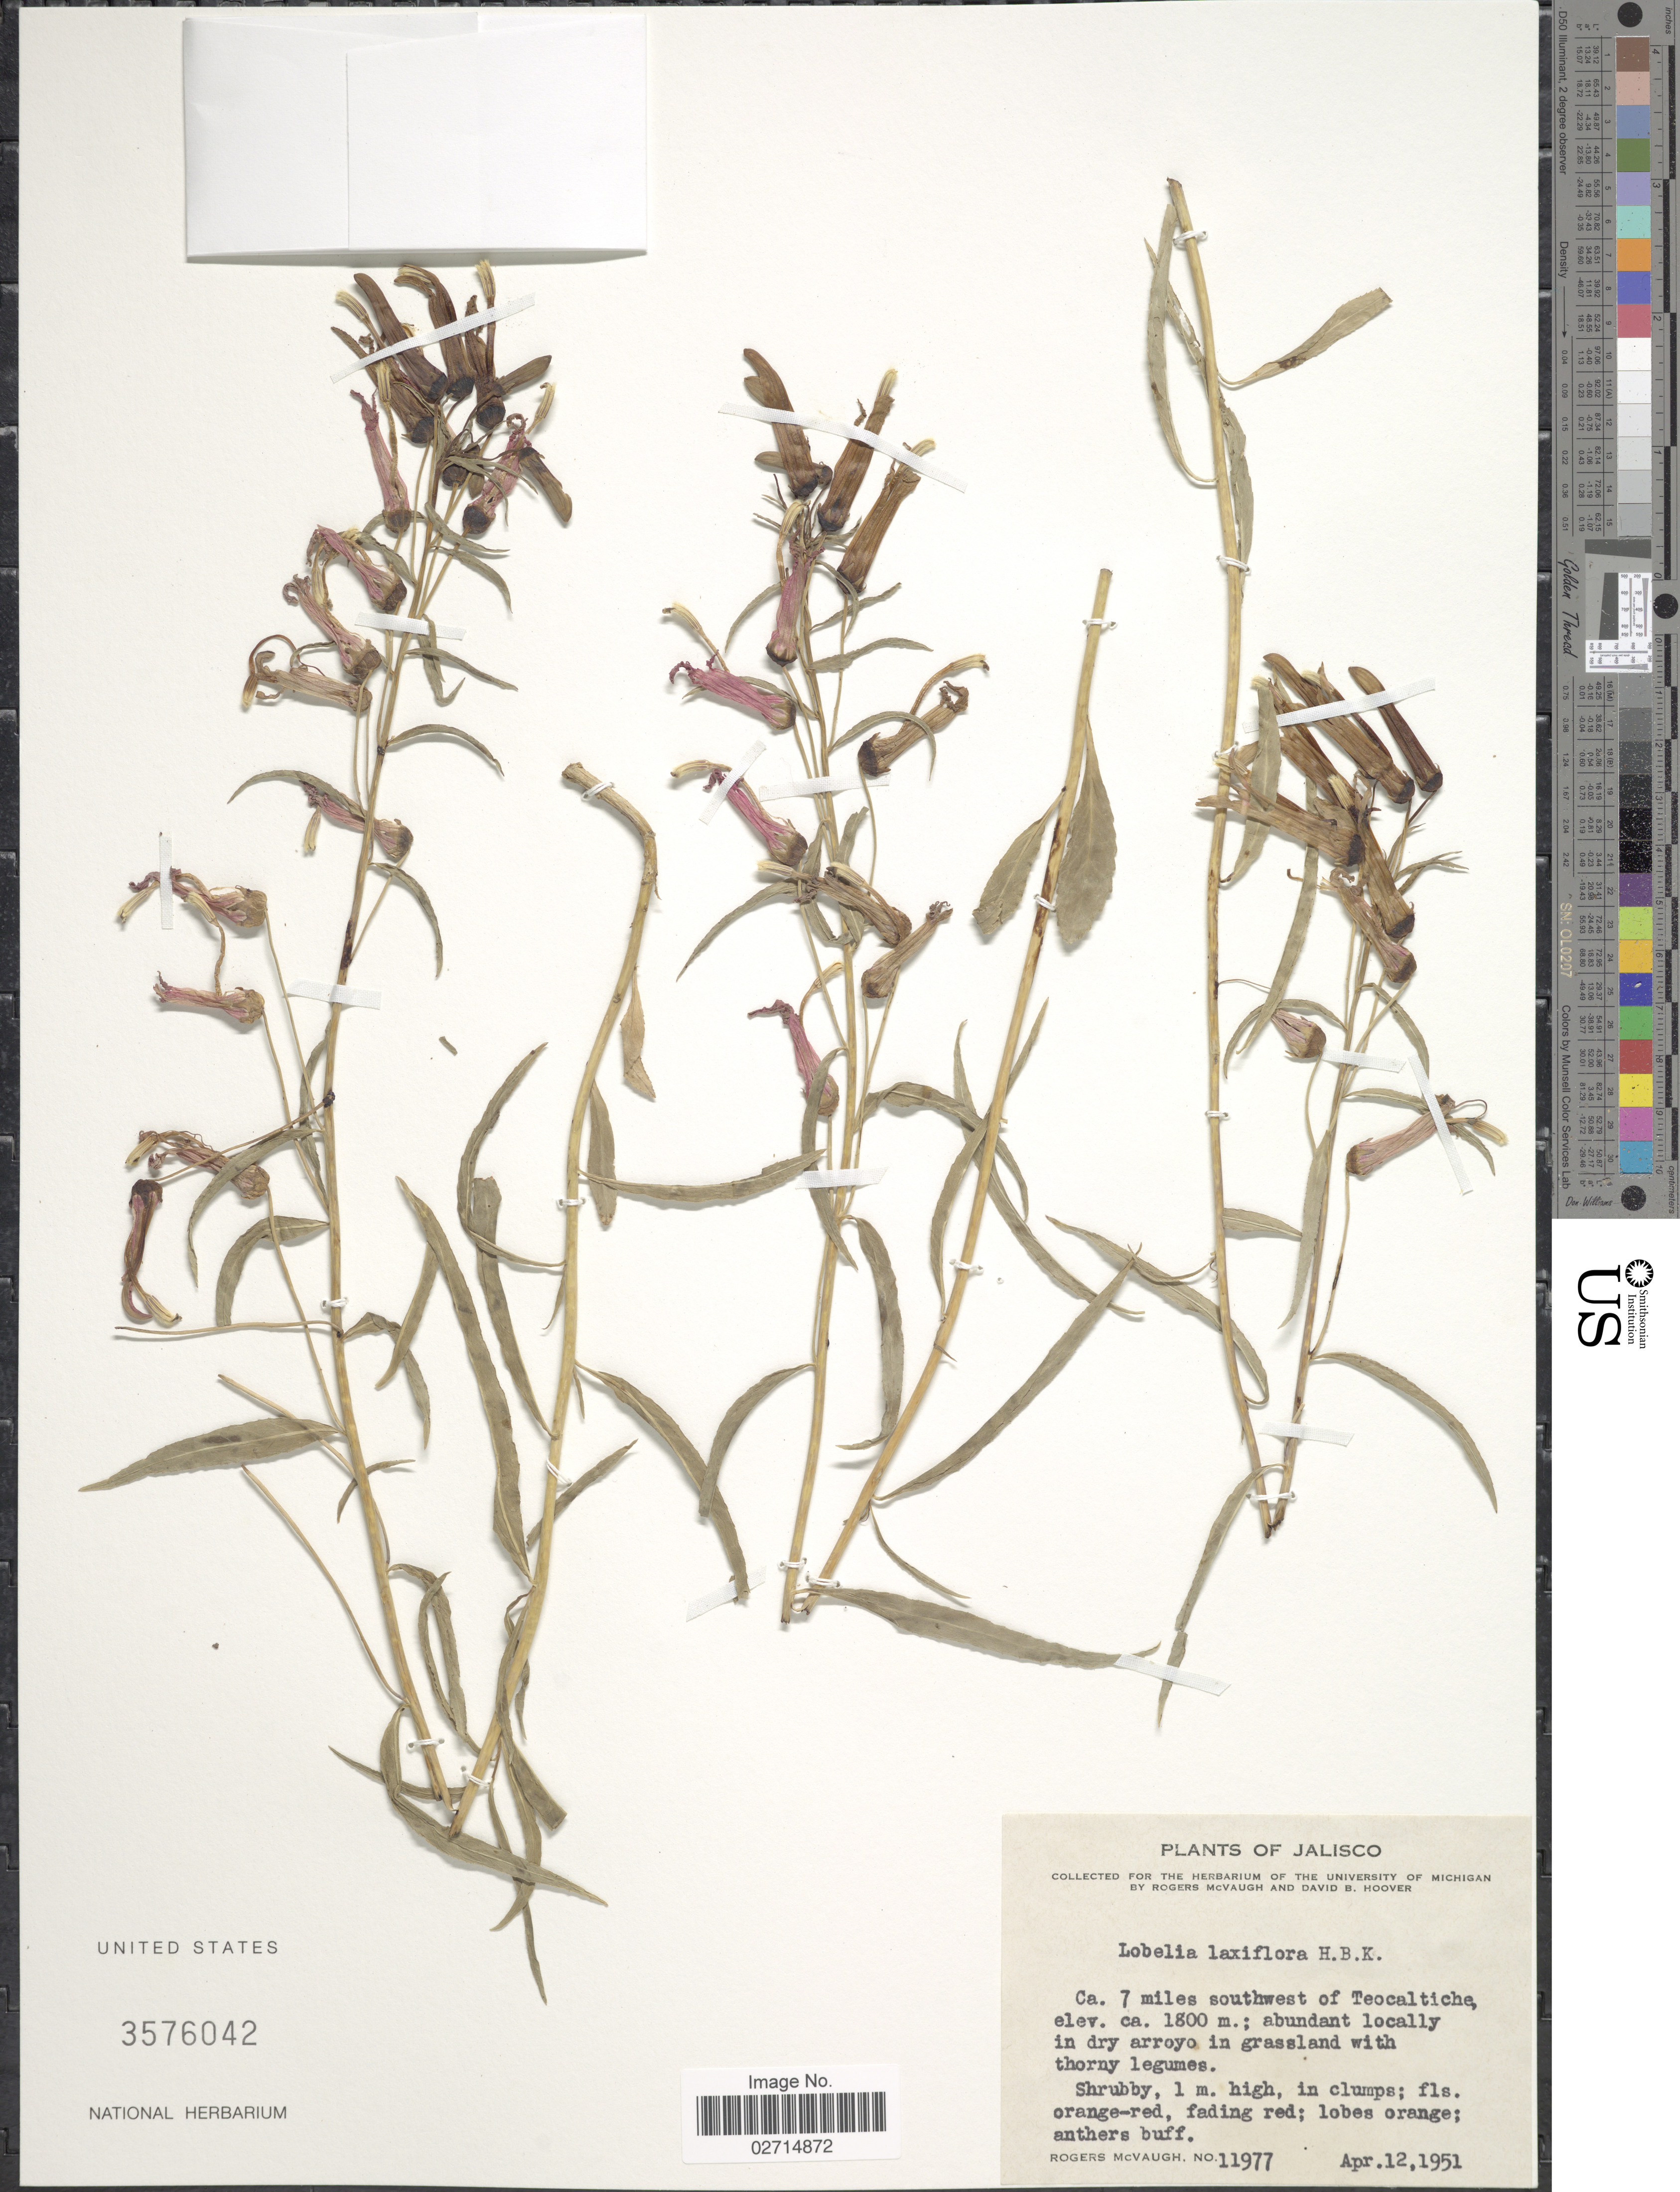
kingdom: Plantae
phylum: Tracheophyta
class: Magnoliopsida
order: Asterales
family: Campanulaceae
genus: Lobelia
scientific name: Lobelia laxiflora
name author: Kunth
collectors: R. McVaugh & D. B. Hoover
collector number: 11977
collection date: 1951-04-12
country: Mexico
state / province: Jalisco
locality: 7 miles southwest of Teocaltiche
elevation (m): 1800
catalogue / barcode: US 3576042